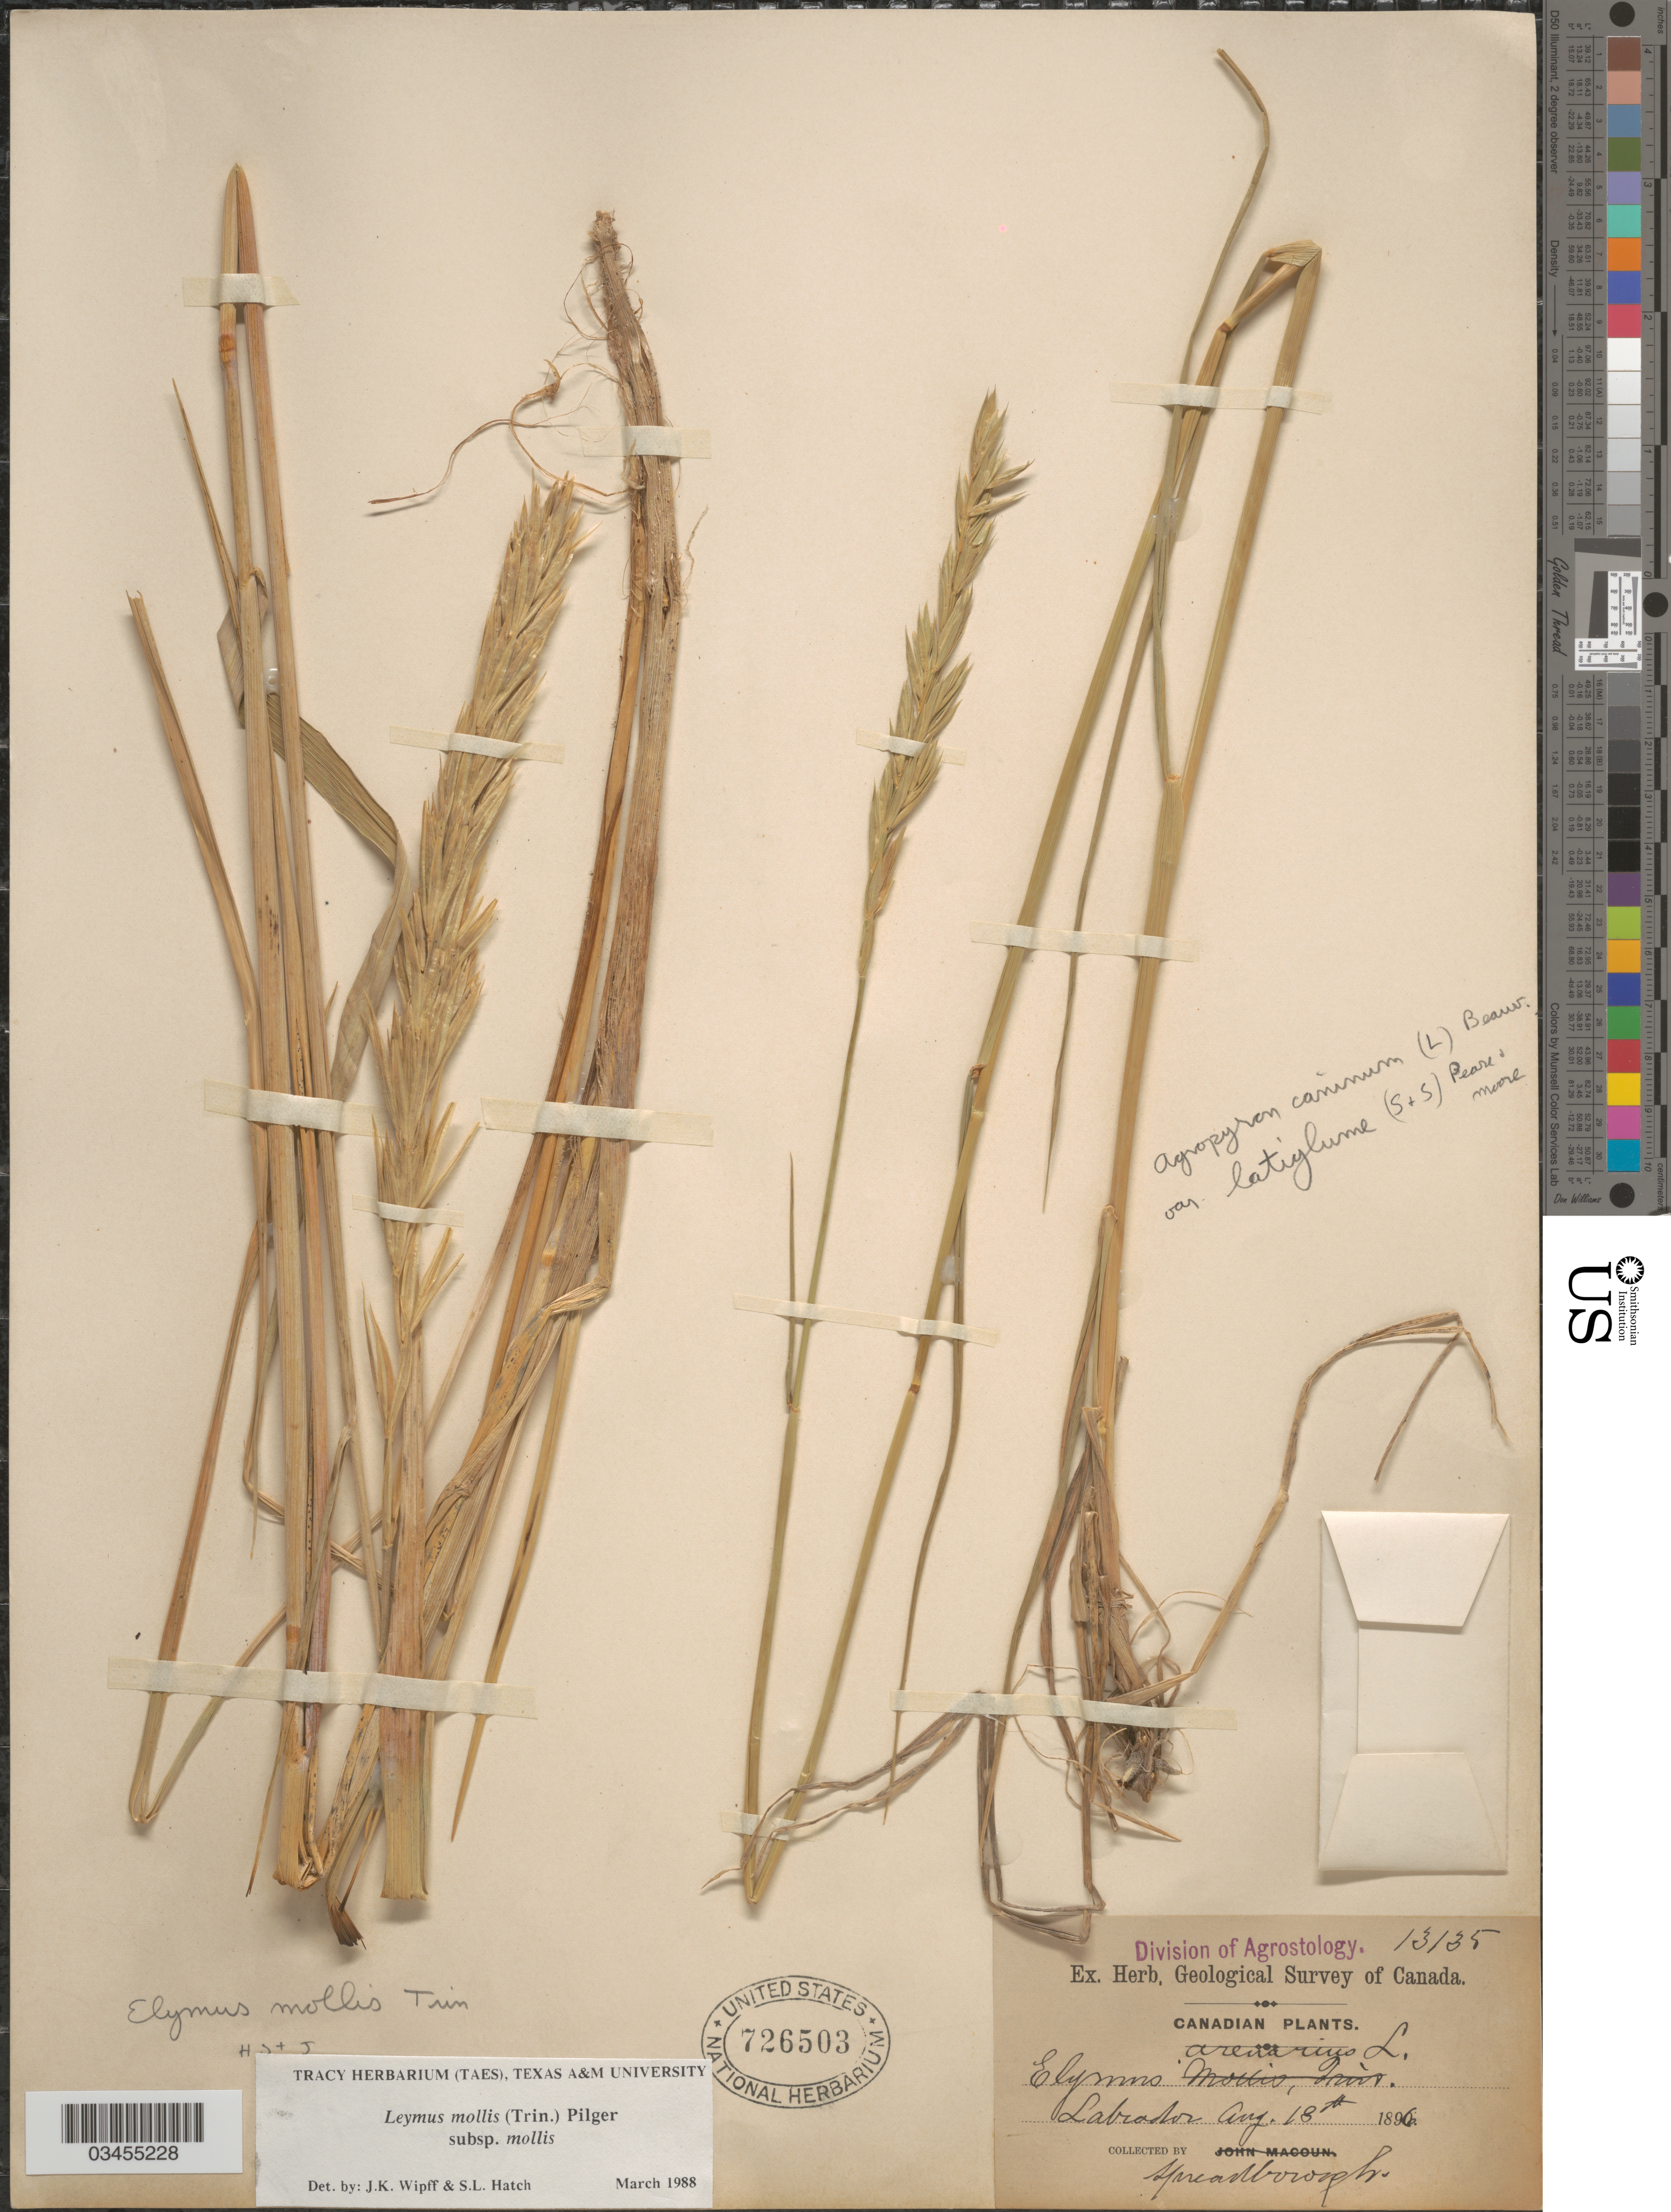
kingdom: Plantae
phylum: Tracheophyta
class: Liliopsida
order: Poales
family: Poaceae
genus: Leymus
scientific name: Leymus mollis subsp. mollis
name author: (Trin.) Pilg.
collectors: W. Spreadborough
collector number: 13135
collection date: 1896-08-18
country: Canada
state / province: Newfoundland and Labrador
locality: Geological Survey of Canada. Labrador.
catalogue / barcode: US 726503